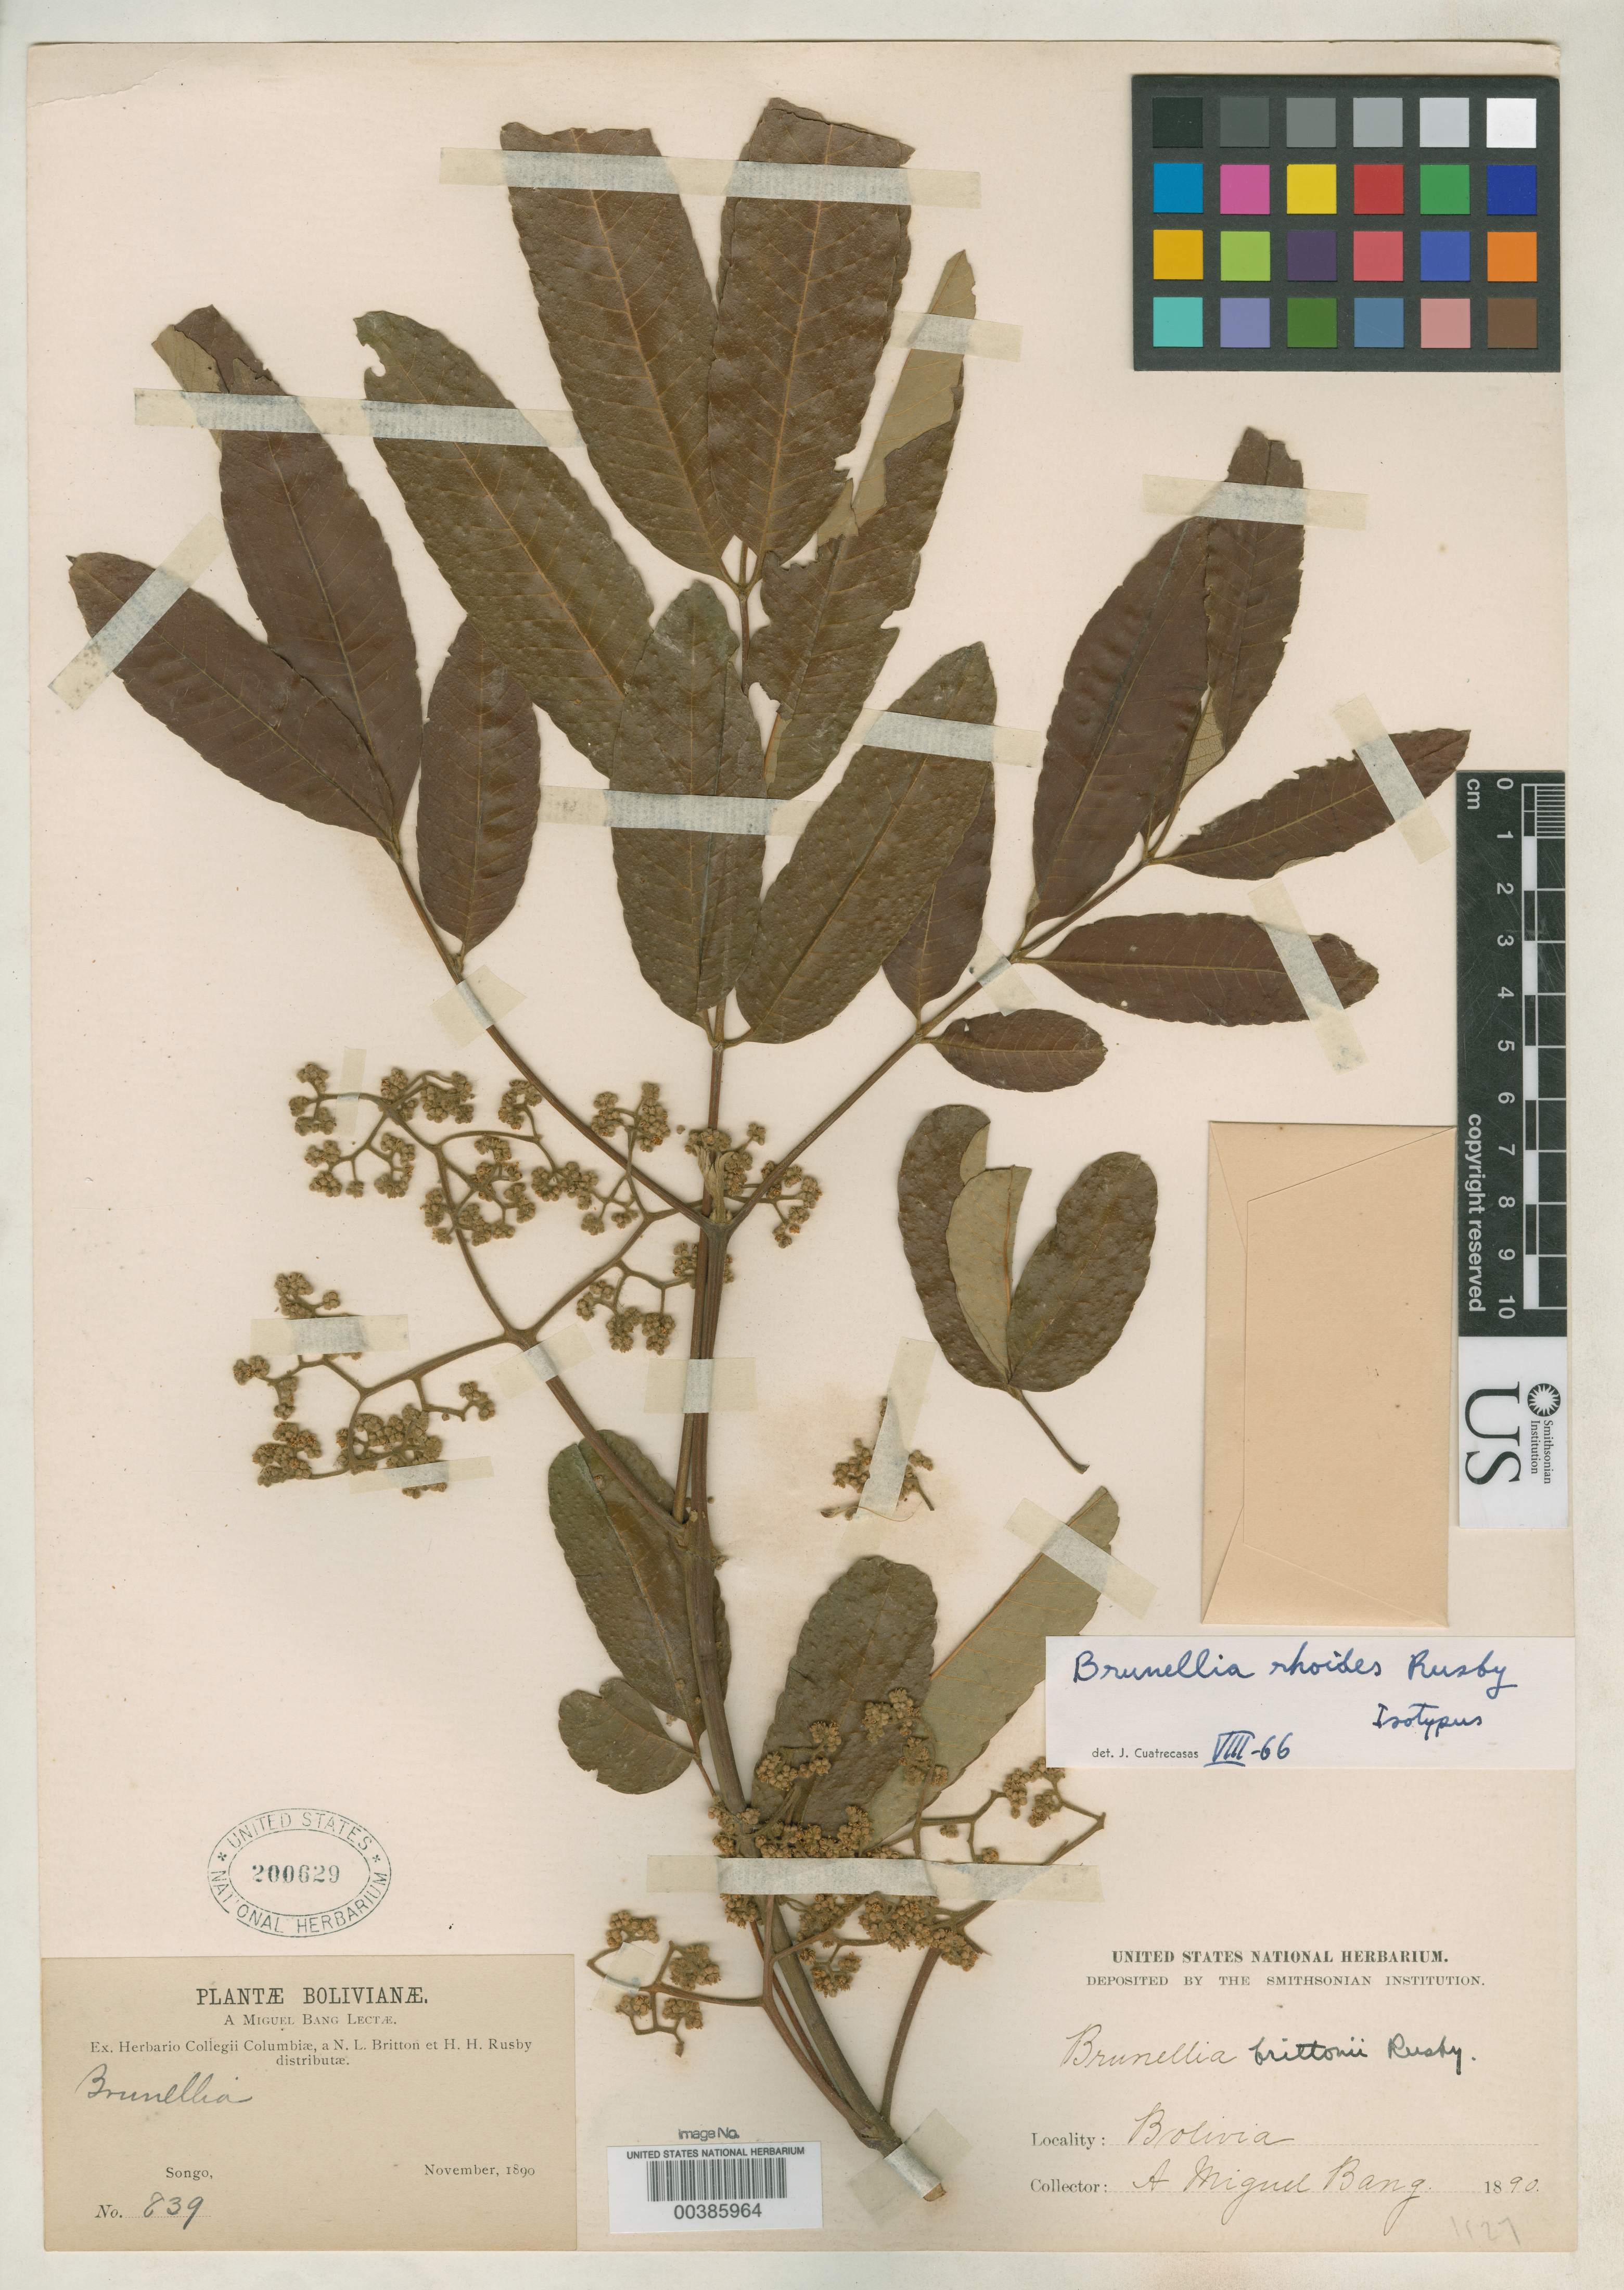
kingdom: Plantae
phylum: Tracheophyta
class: Magnoliopsida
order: Oxalidales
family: Brunelliaceae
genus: Brunellia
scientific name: Brunellia rhoides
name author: Rusby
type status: Isotype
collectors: M. Bang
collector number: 839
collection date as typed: Nov 1890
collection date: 1890-11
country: Bolivia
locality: Songo.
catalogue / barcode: US 200629